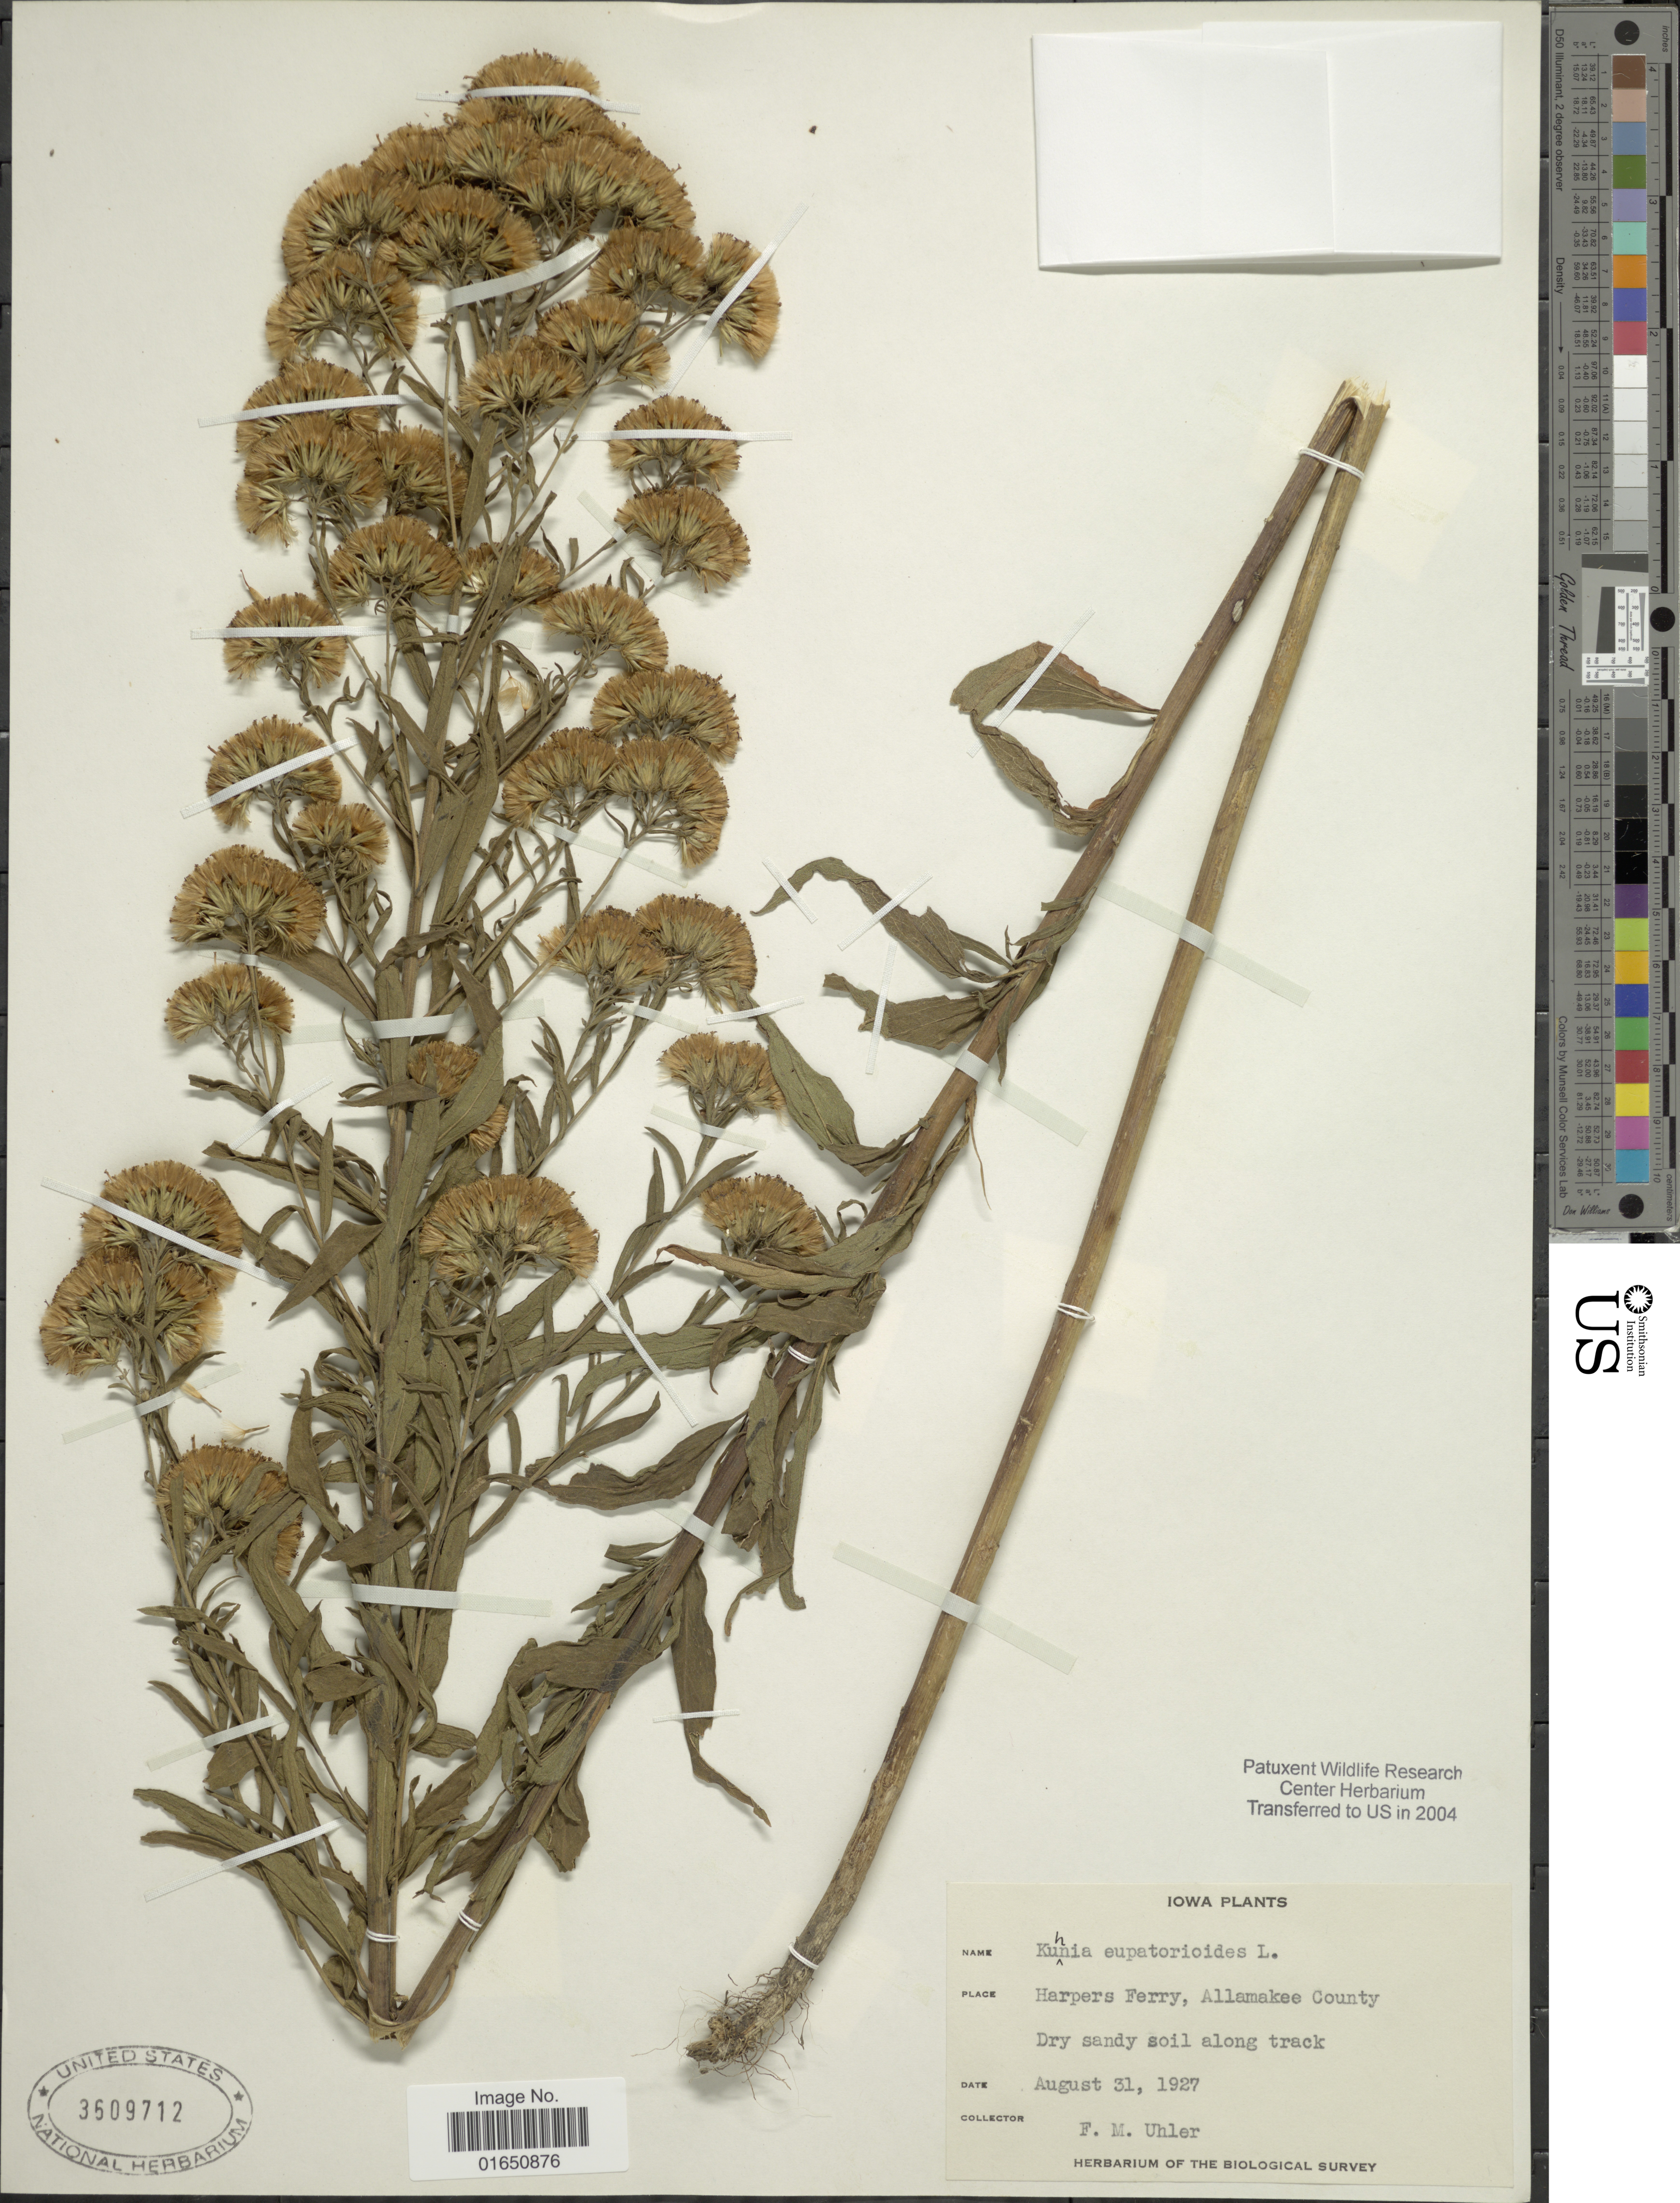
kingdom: Plantae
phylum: Tracheophyta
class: Magnoliopsida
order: Asterales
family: Asteraceae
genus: Brickellia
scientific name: Brickellia eupatorioides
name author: (L.) Shinners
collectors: F. M. Uhler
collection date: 1927-08-31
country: United States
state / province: Iowa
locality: Harpers Ferry, Allamakee County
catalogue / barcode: US 3609712